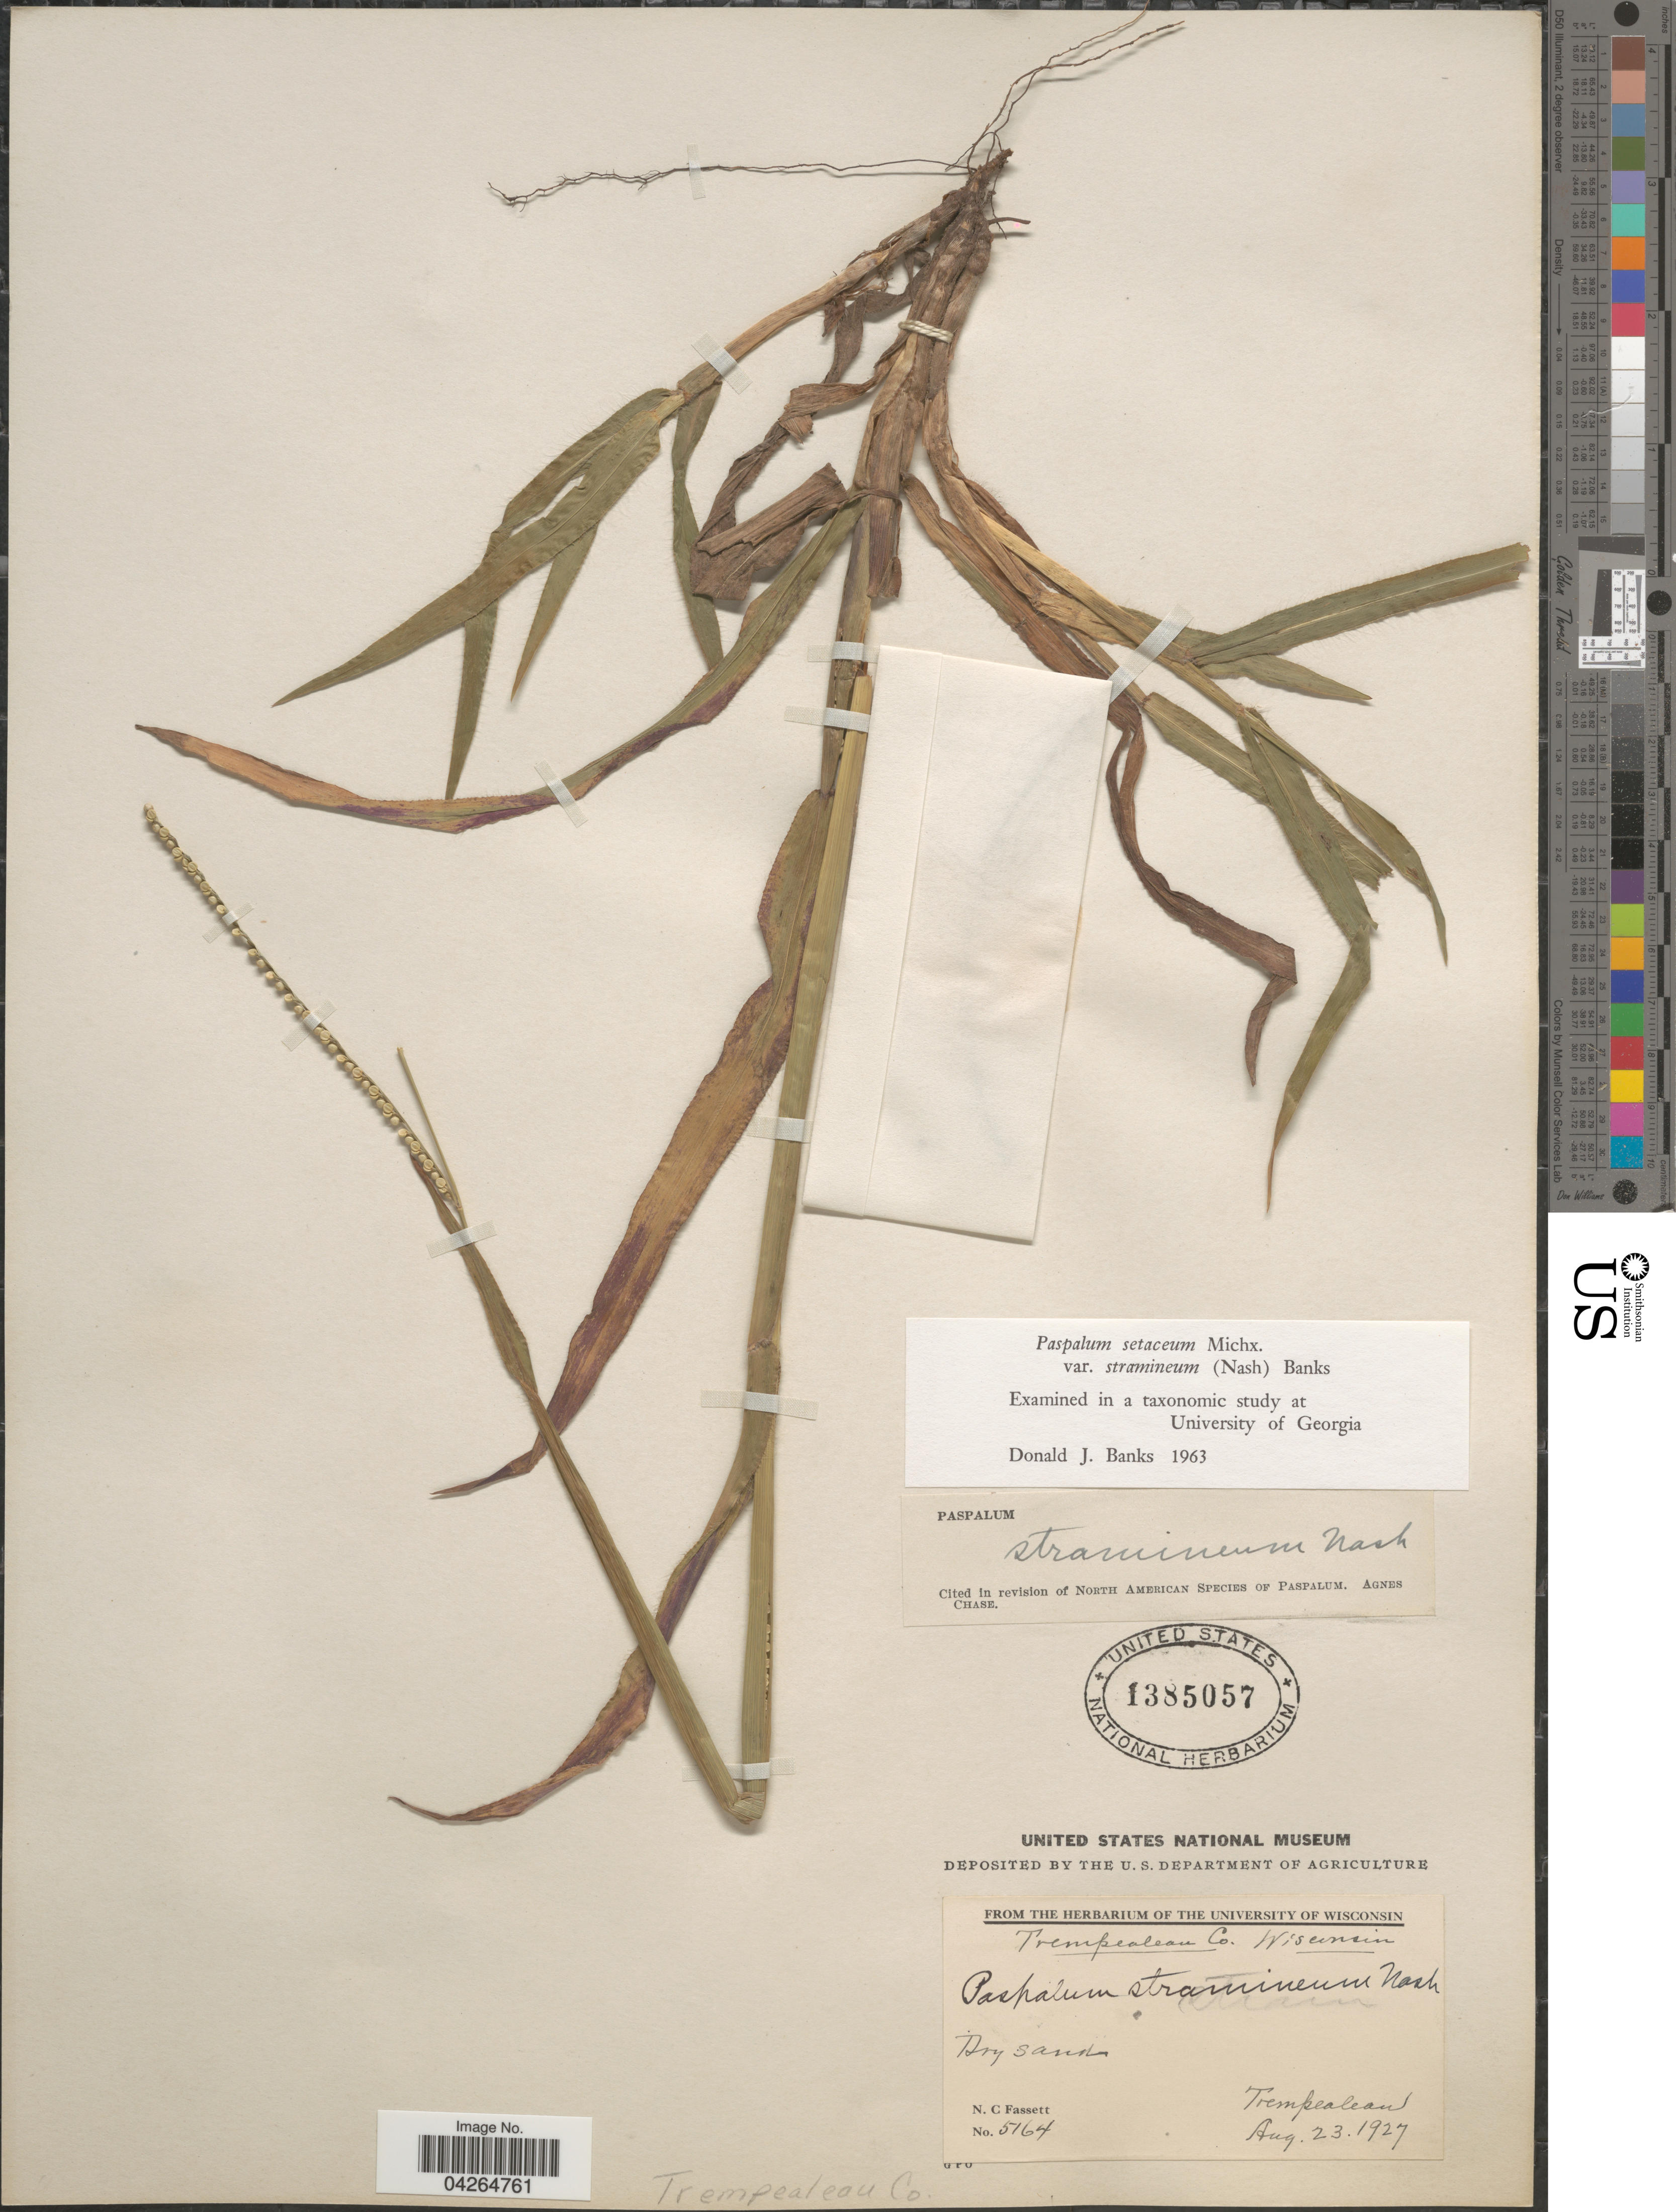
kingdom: Plantae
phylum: Tracheophyta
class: Liliopsida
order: Poales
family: Poaceae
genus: Paspalum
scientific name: Paspalum setaceum var. stramineum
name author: (Nash) D.J. Banks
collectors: N. C. Fassett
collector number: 5164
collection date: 1927-08-23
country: United States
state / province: Wisconsin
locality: Trempealeau Co. Trempealeau.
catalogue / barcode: US 1385057